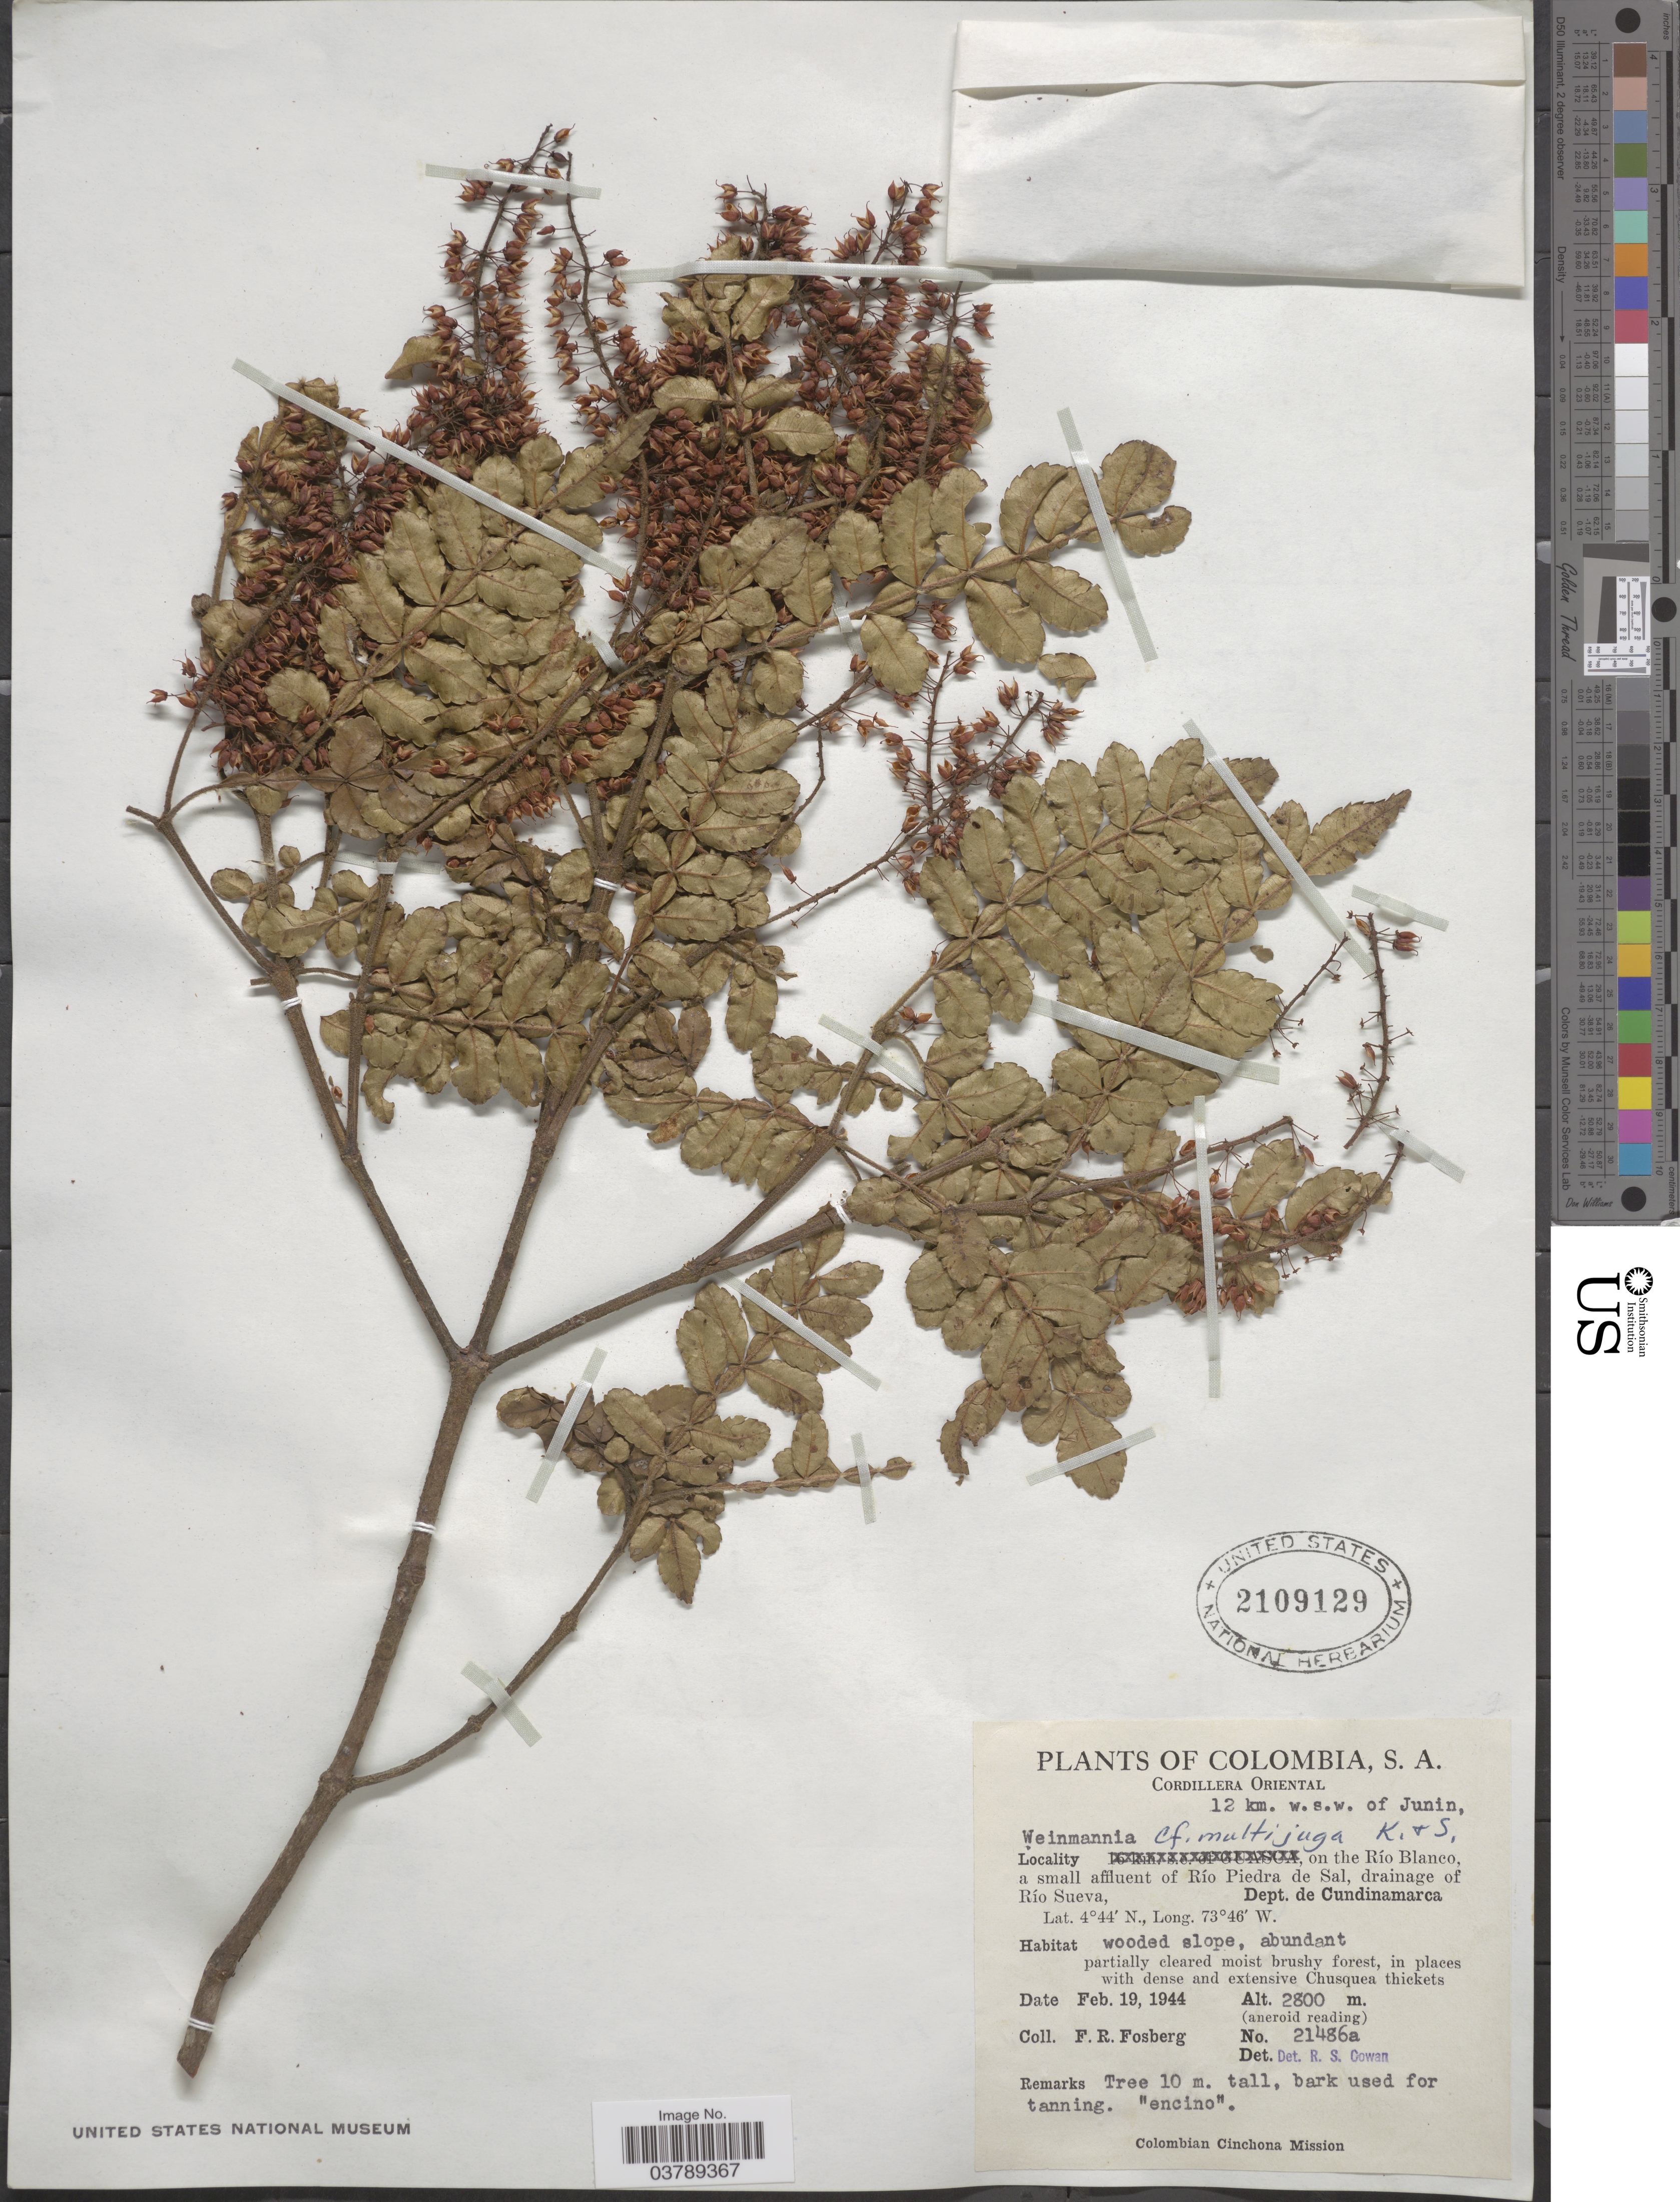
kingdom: Plantae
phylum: Tracheophyta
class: Magnoliopsida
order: Oxalidales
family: Cunoniaceae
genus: Weinmannia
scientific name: Weinmannia multijuga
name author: Killip & A.C. Sm.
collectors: F. R. Fosberg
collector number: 21486a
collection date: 1944-02-19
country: Colombia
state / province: Cundinamarca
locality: Cordillera Oriental. 12 km. w.s.w. of Junin, on the Río Blanco, a small affluent of Río Piedra de Sal, drainage of Río Sueva, Dept. de Cundinamarca.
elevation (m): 2800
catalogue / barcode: US 2109129